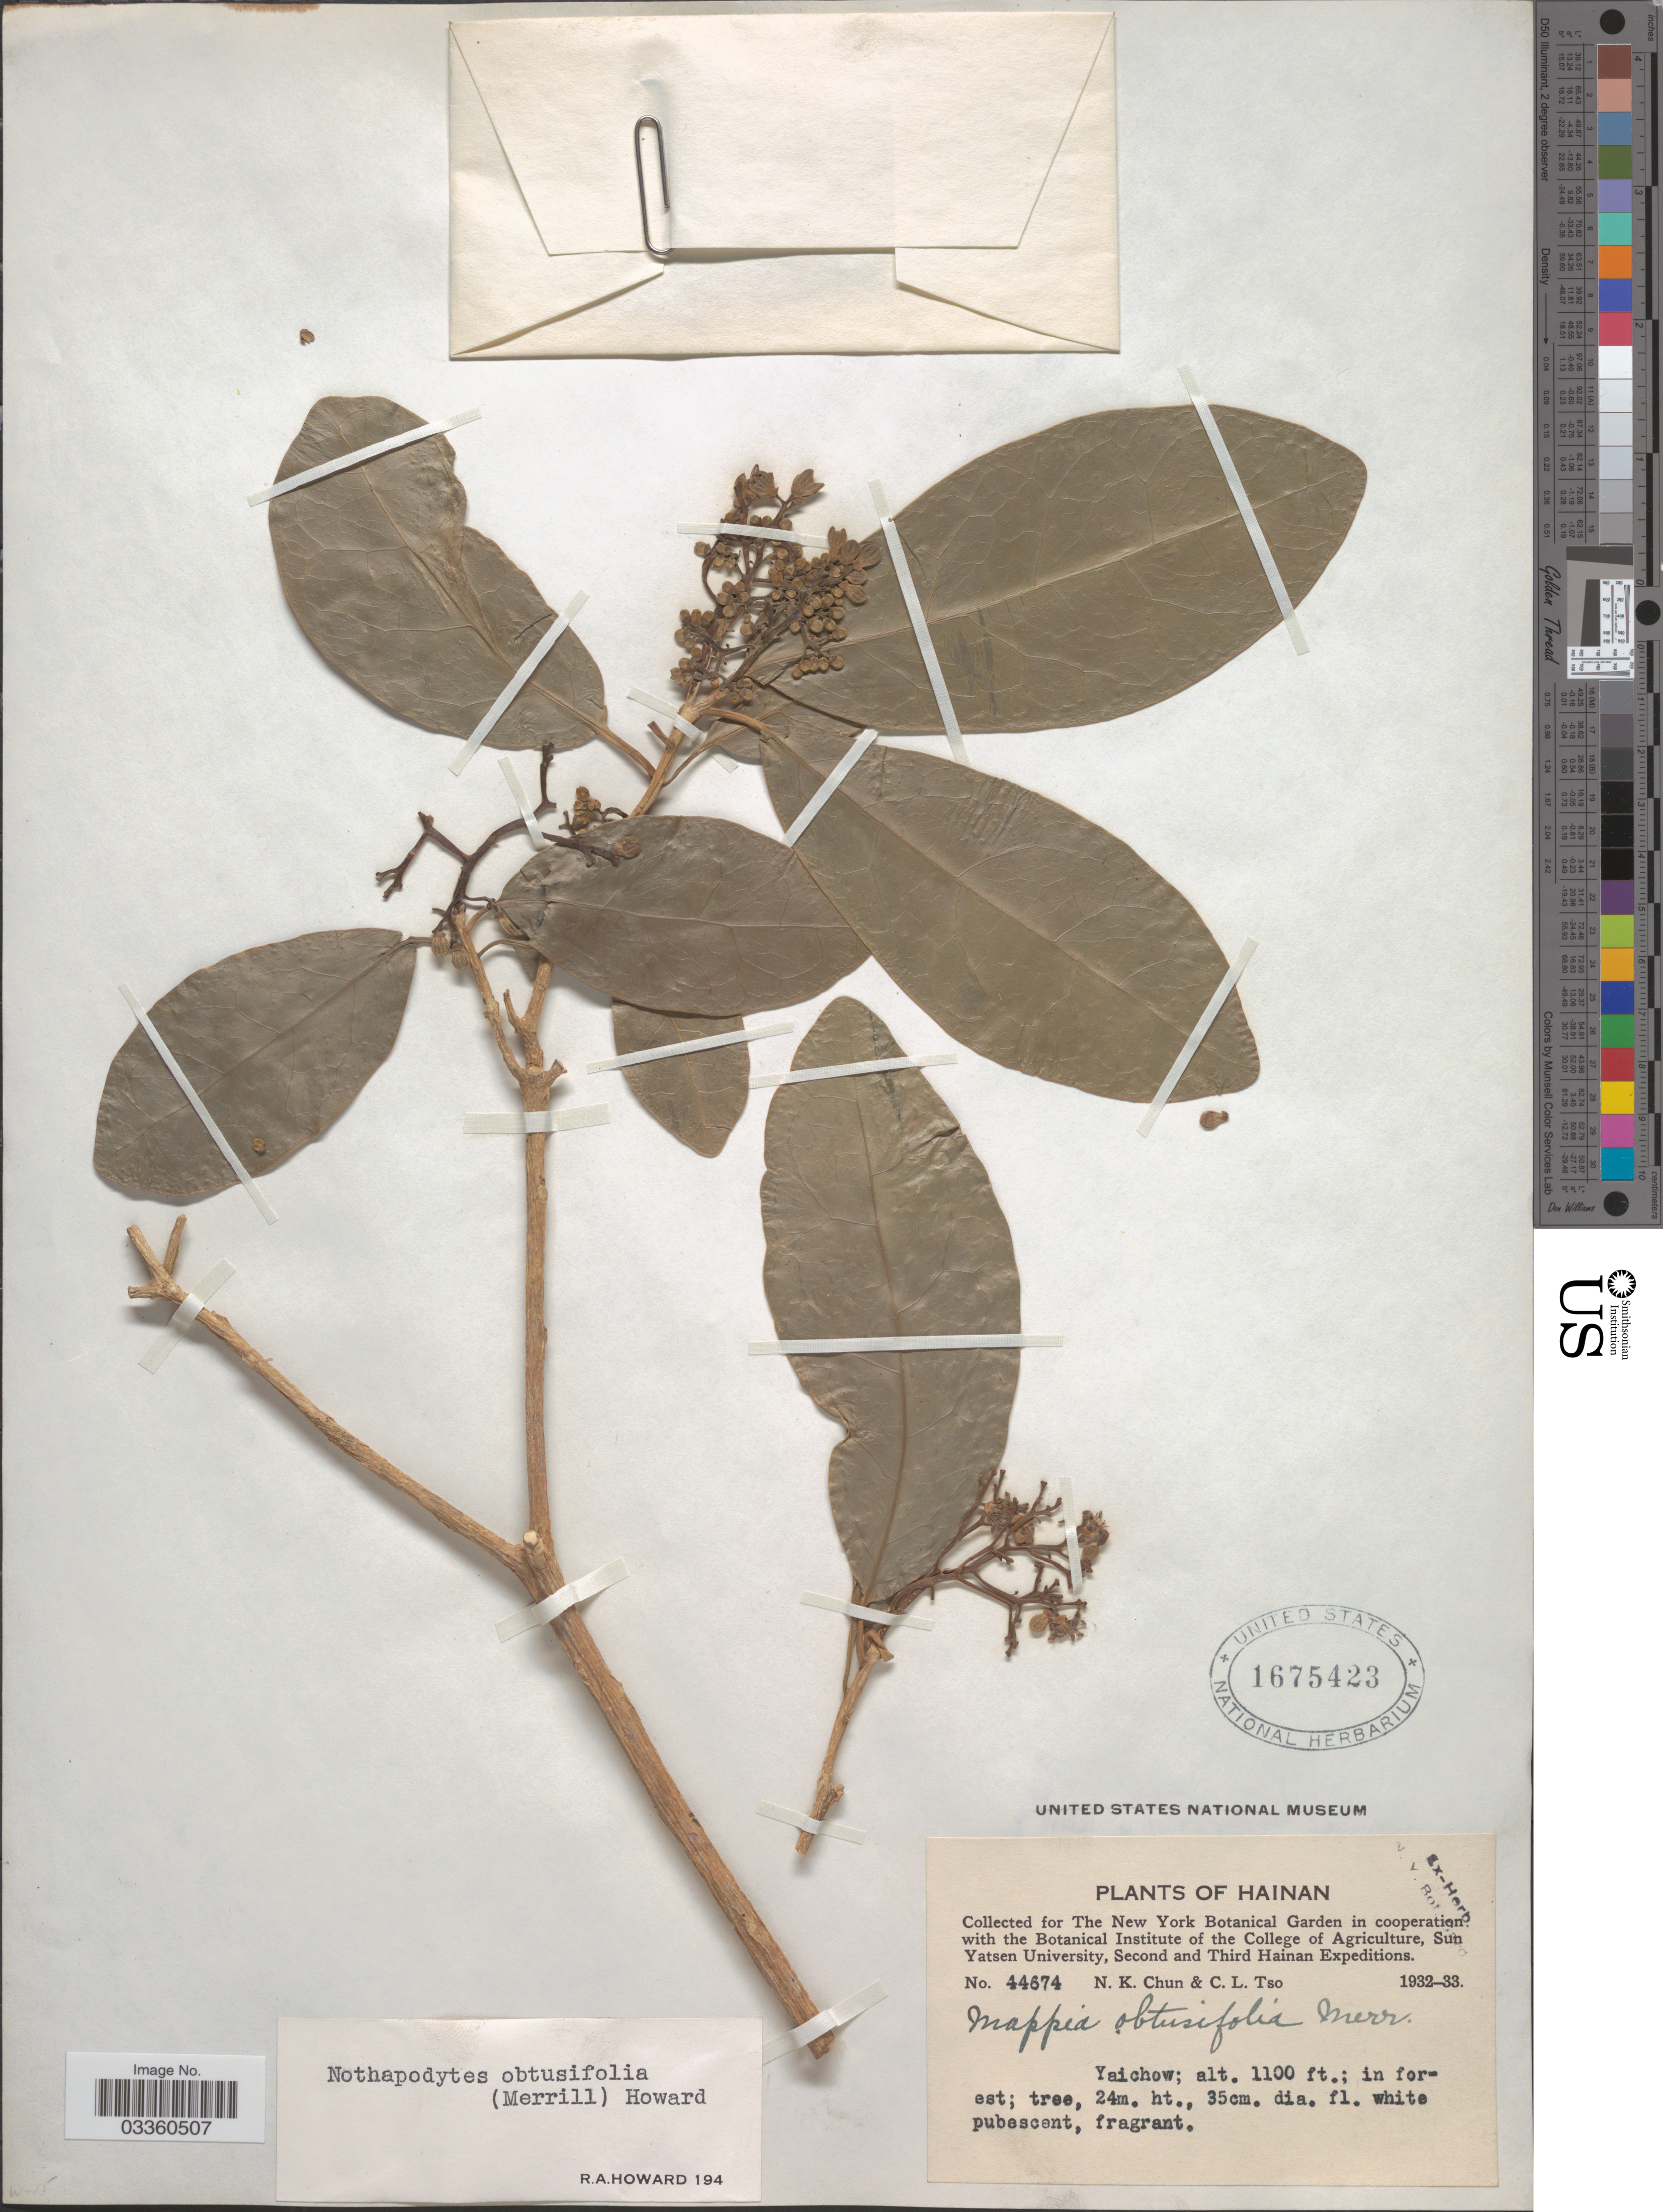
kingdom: Plantae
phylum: Tracheophyta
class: Magnoliopsida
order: Icacinales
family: Icacinaceae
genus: Nothapodytes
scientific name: Nothapodytes obtusifolia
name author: (Merr.) R.A. Howard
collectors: N. K. Chun & C. Tso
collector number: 44674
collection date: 1932/1933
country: China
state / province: Hainan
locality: Yaichow.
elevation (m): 335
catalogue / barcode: US 1675423